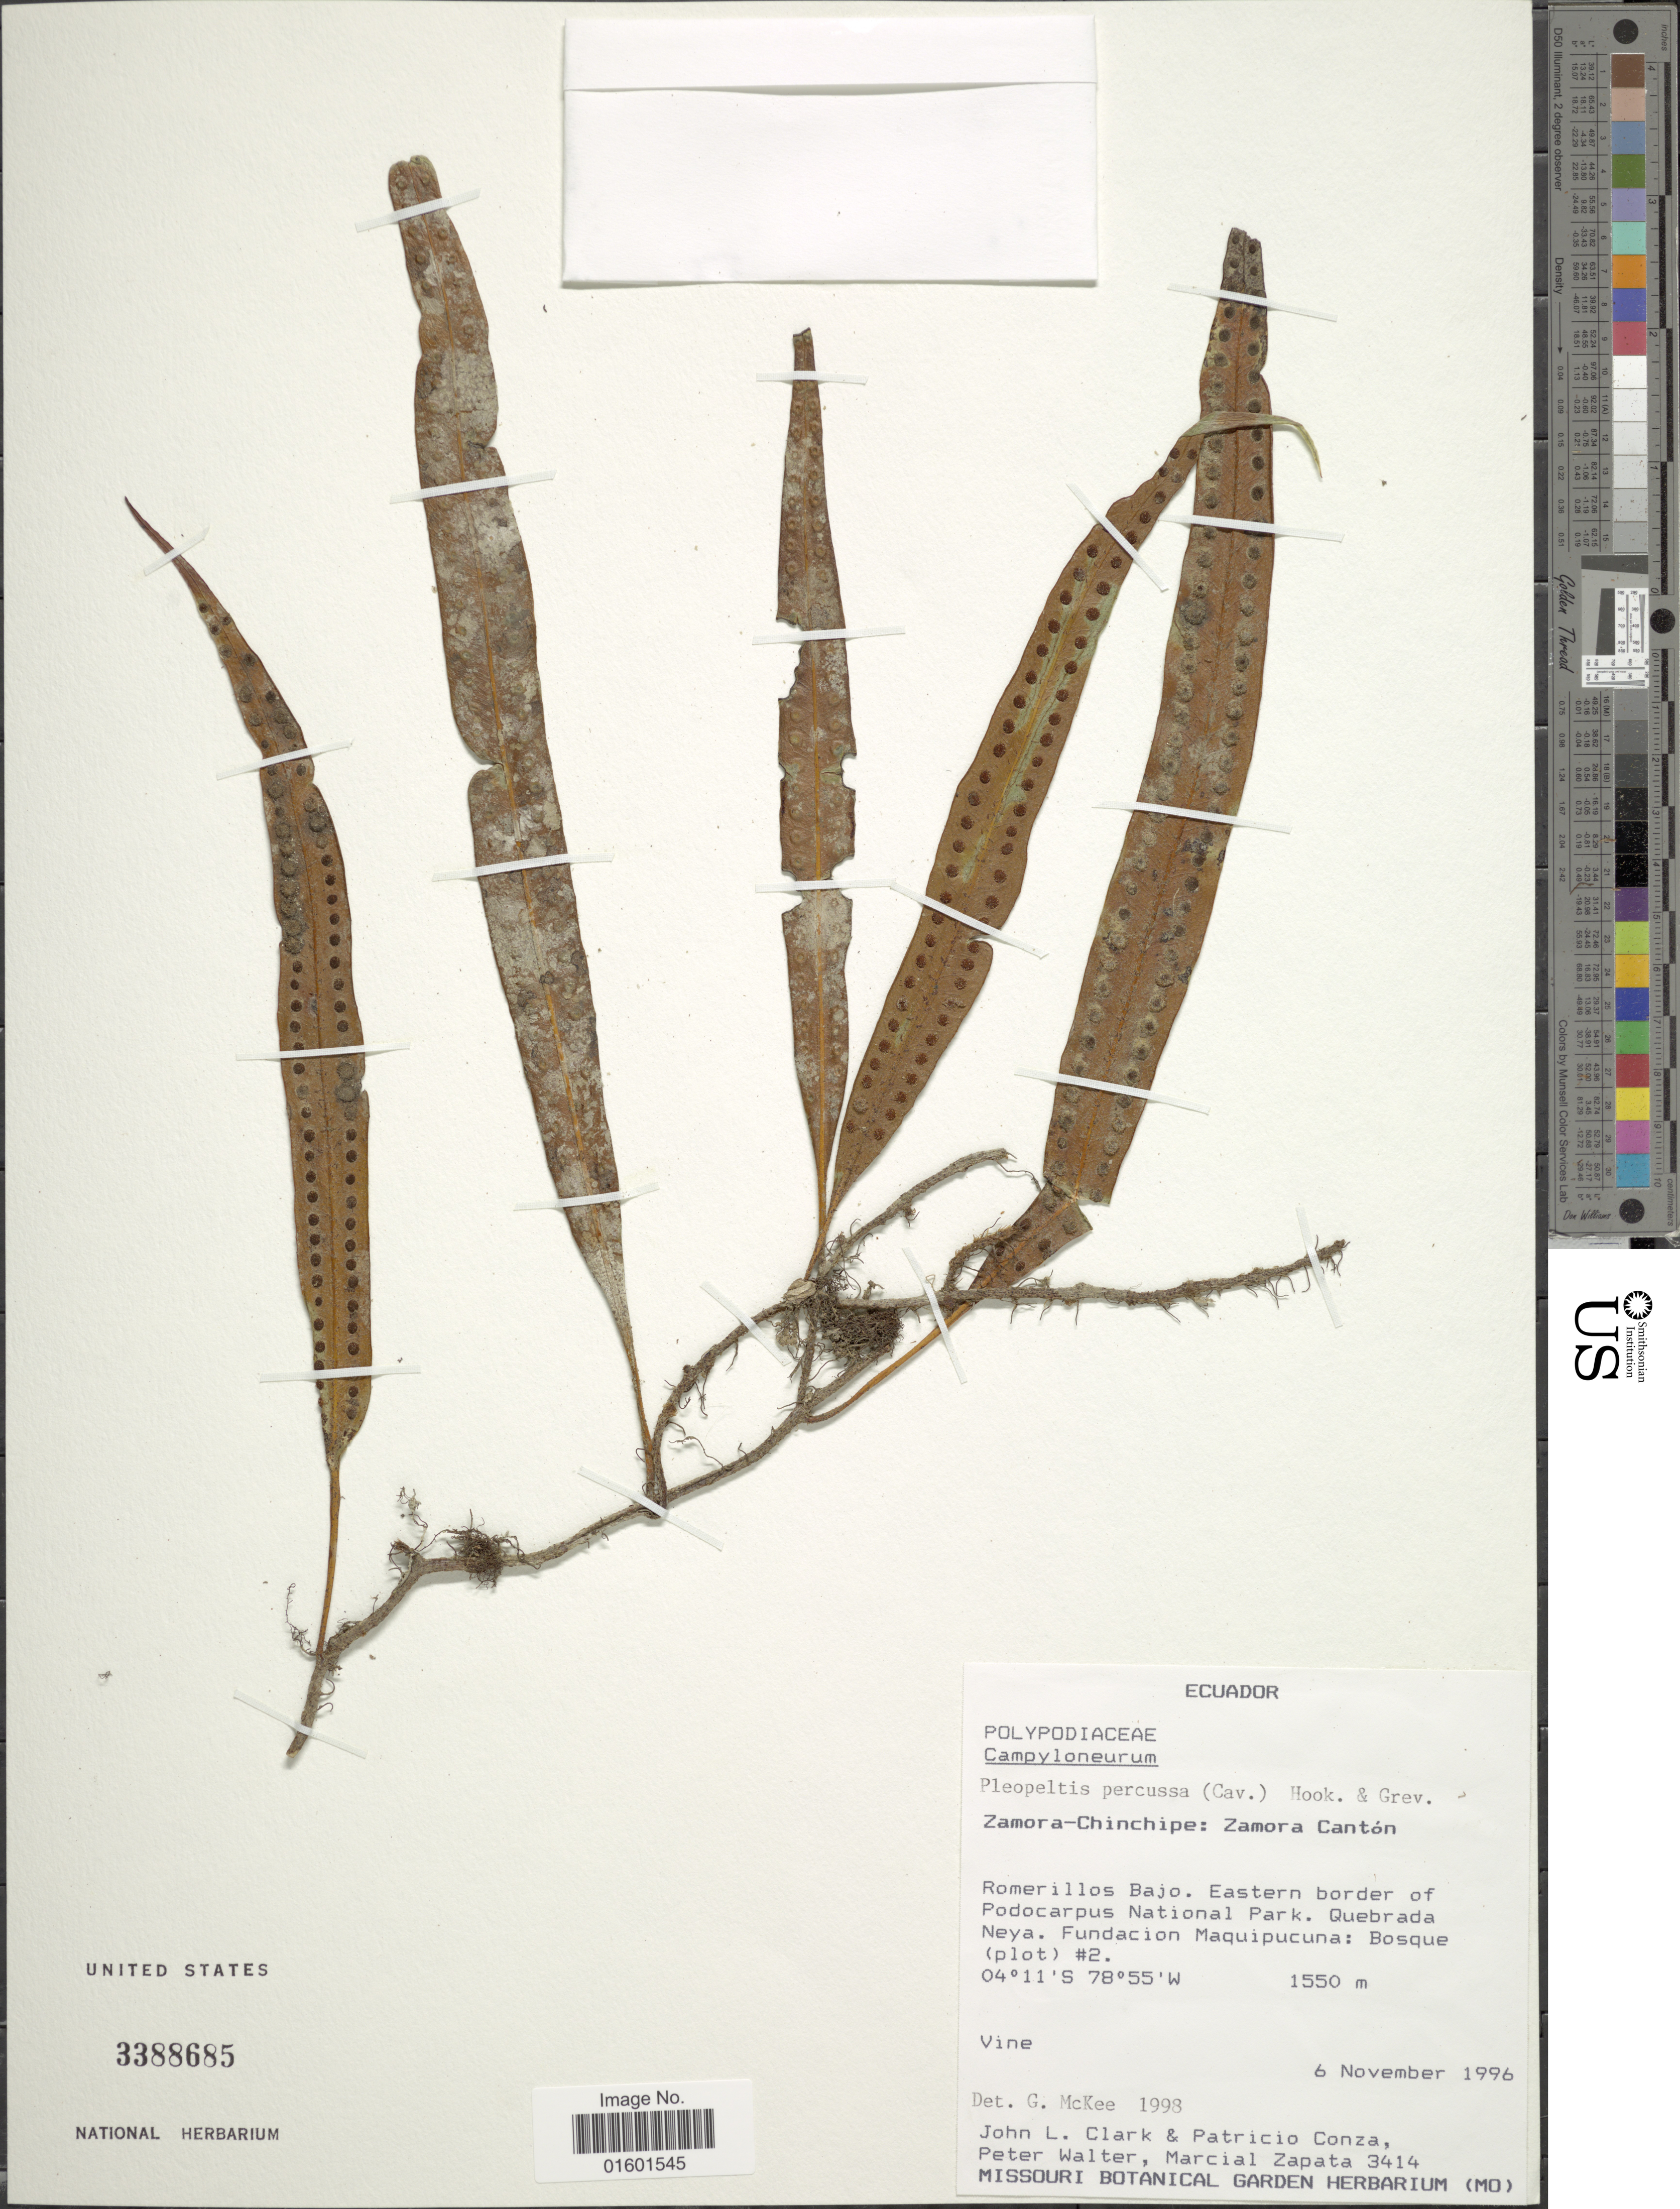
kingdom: Plantae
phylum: Tracheophyta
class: Polypodiopsida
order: Polypodiales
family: Polypodiaceae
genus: Microgramma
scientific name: Microgramma percussa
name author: (Cav.) de la Sota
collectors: J. L. Clark, P. Conza, P. Walter & M. Zapata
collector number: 3414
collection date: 1996-11-06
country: Ecuador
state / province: Zamora-Chinchipe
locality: Zamora Canton, Romerillos Bajo. Eastern border of Podocarpus National Park. Quebrada Neya. Fundacion Maquipucuna: Bosque (plot) #2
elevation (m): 1550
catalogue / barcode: US 3388685